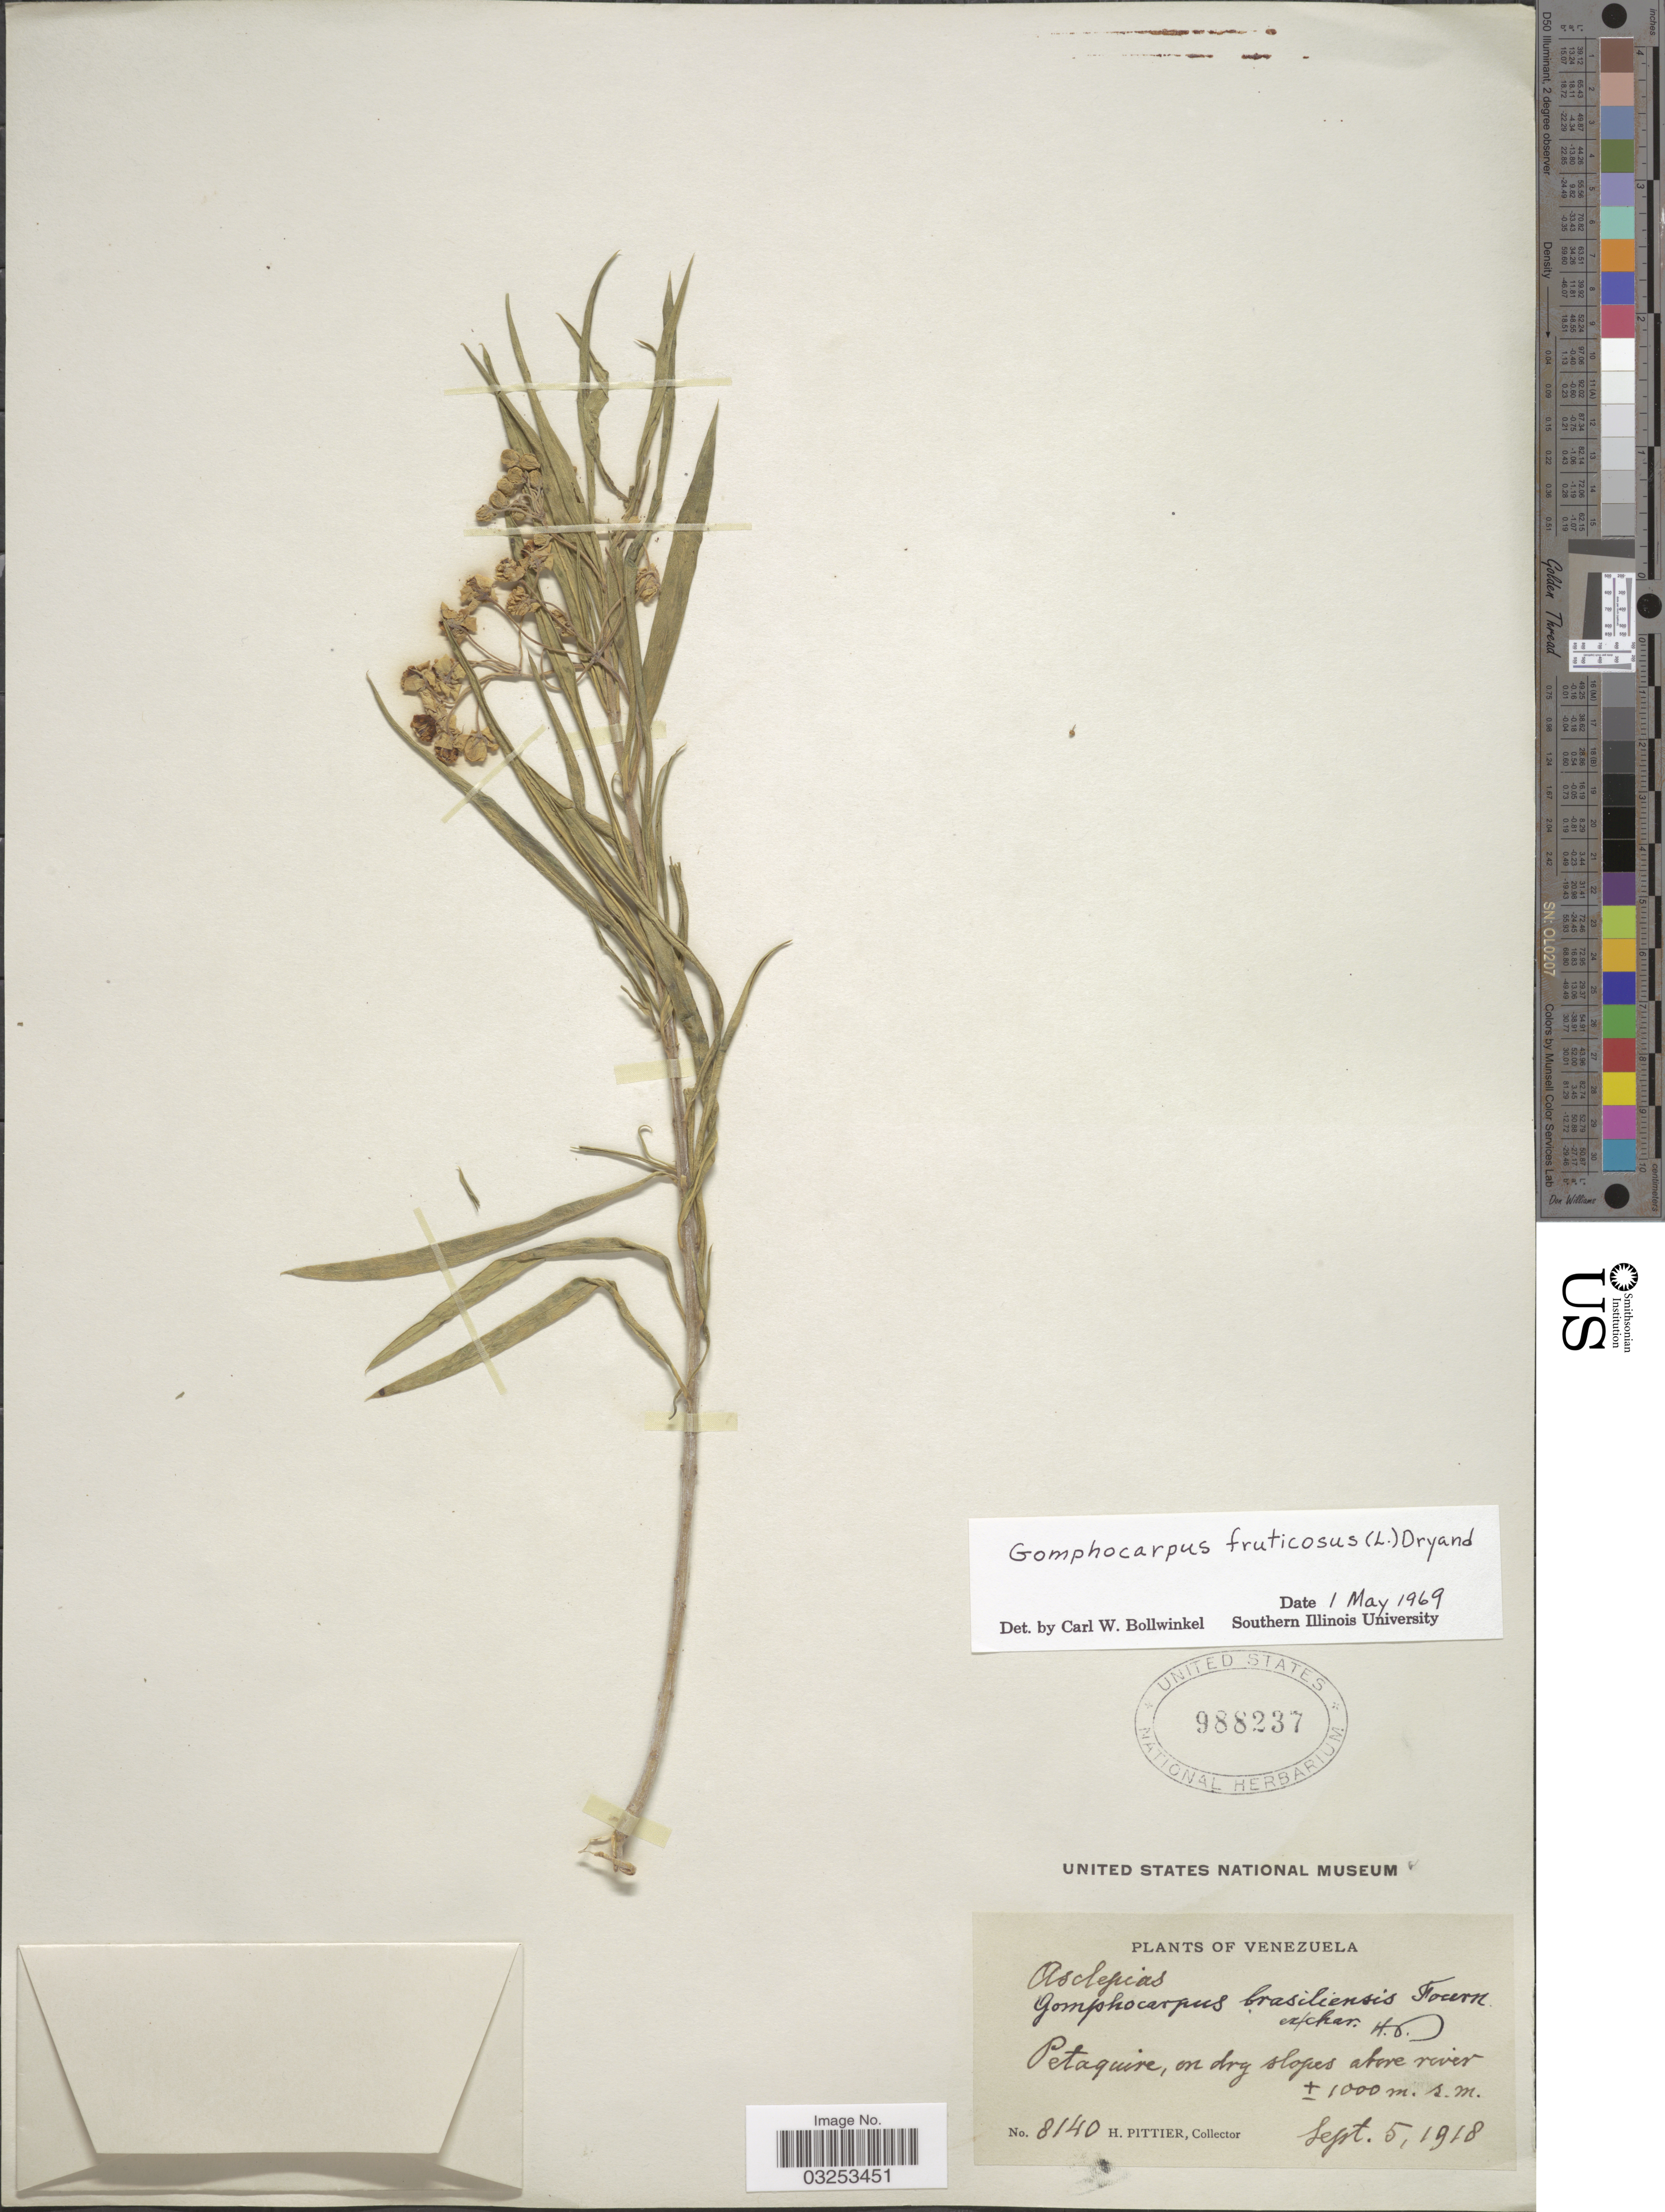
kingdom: Plantae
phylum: Tracheophyta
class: Magnoliopsida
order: Gentianales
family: Apocynaceae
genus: Gomphocarpus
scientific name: Gomphocarpus fruticosus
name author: (L.) W.T. Aiton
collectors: H. F. Pittier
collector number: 8140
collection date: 1918-09-05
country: Venezuela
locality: Petaquire, on dry slopes above river.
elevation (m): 1000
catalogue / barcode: US 988237